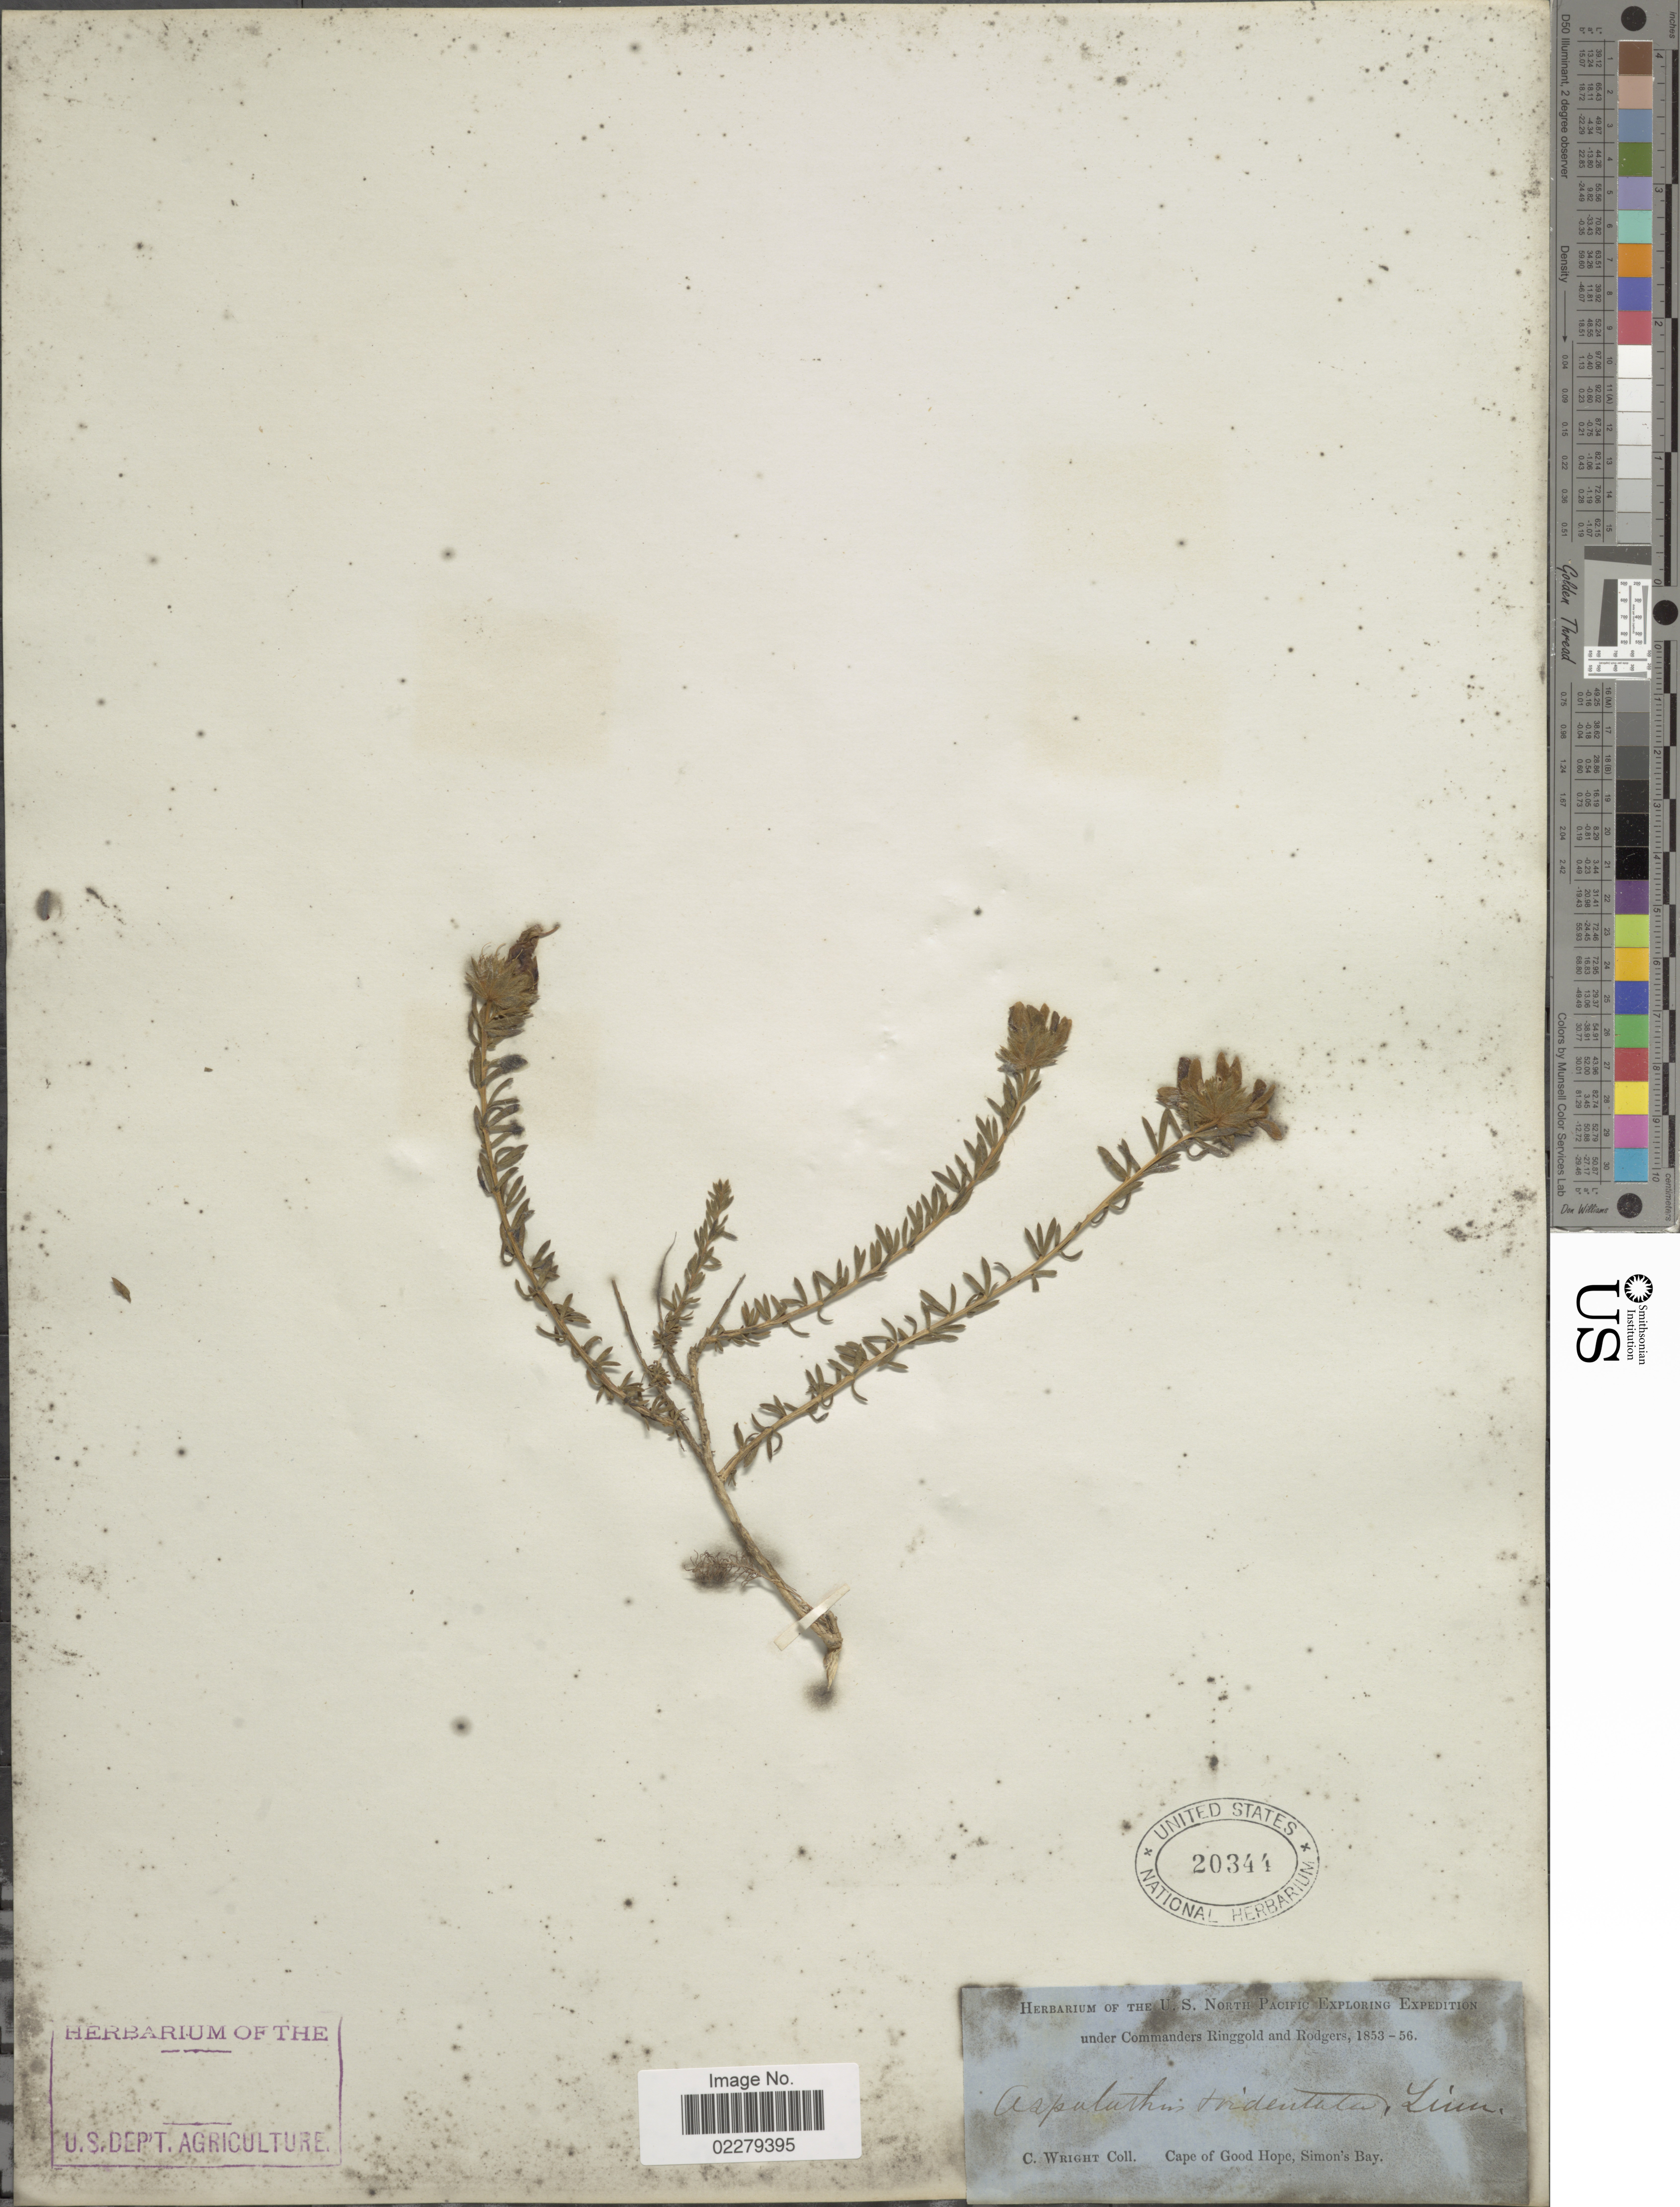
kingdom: Plantae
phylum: Tracheophyta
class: Magnoliopsida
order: Fabales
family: Fabaceae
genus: Aspalathus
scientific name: Aspalathus tridentata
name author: Eckl. & Zeyh.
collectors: C. Wright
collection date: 1853/1856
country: South Africa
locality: Cape of Good Hope, Simon's Bay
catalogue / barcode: US 20344